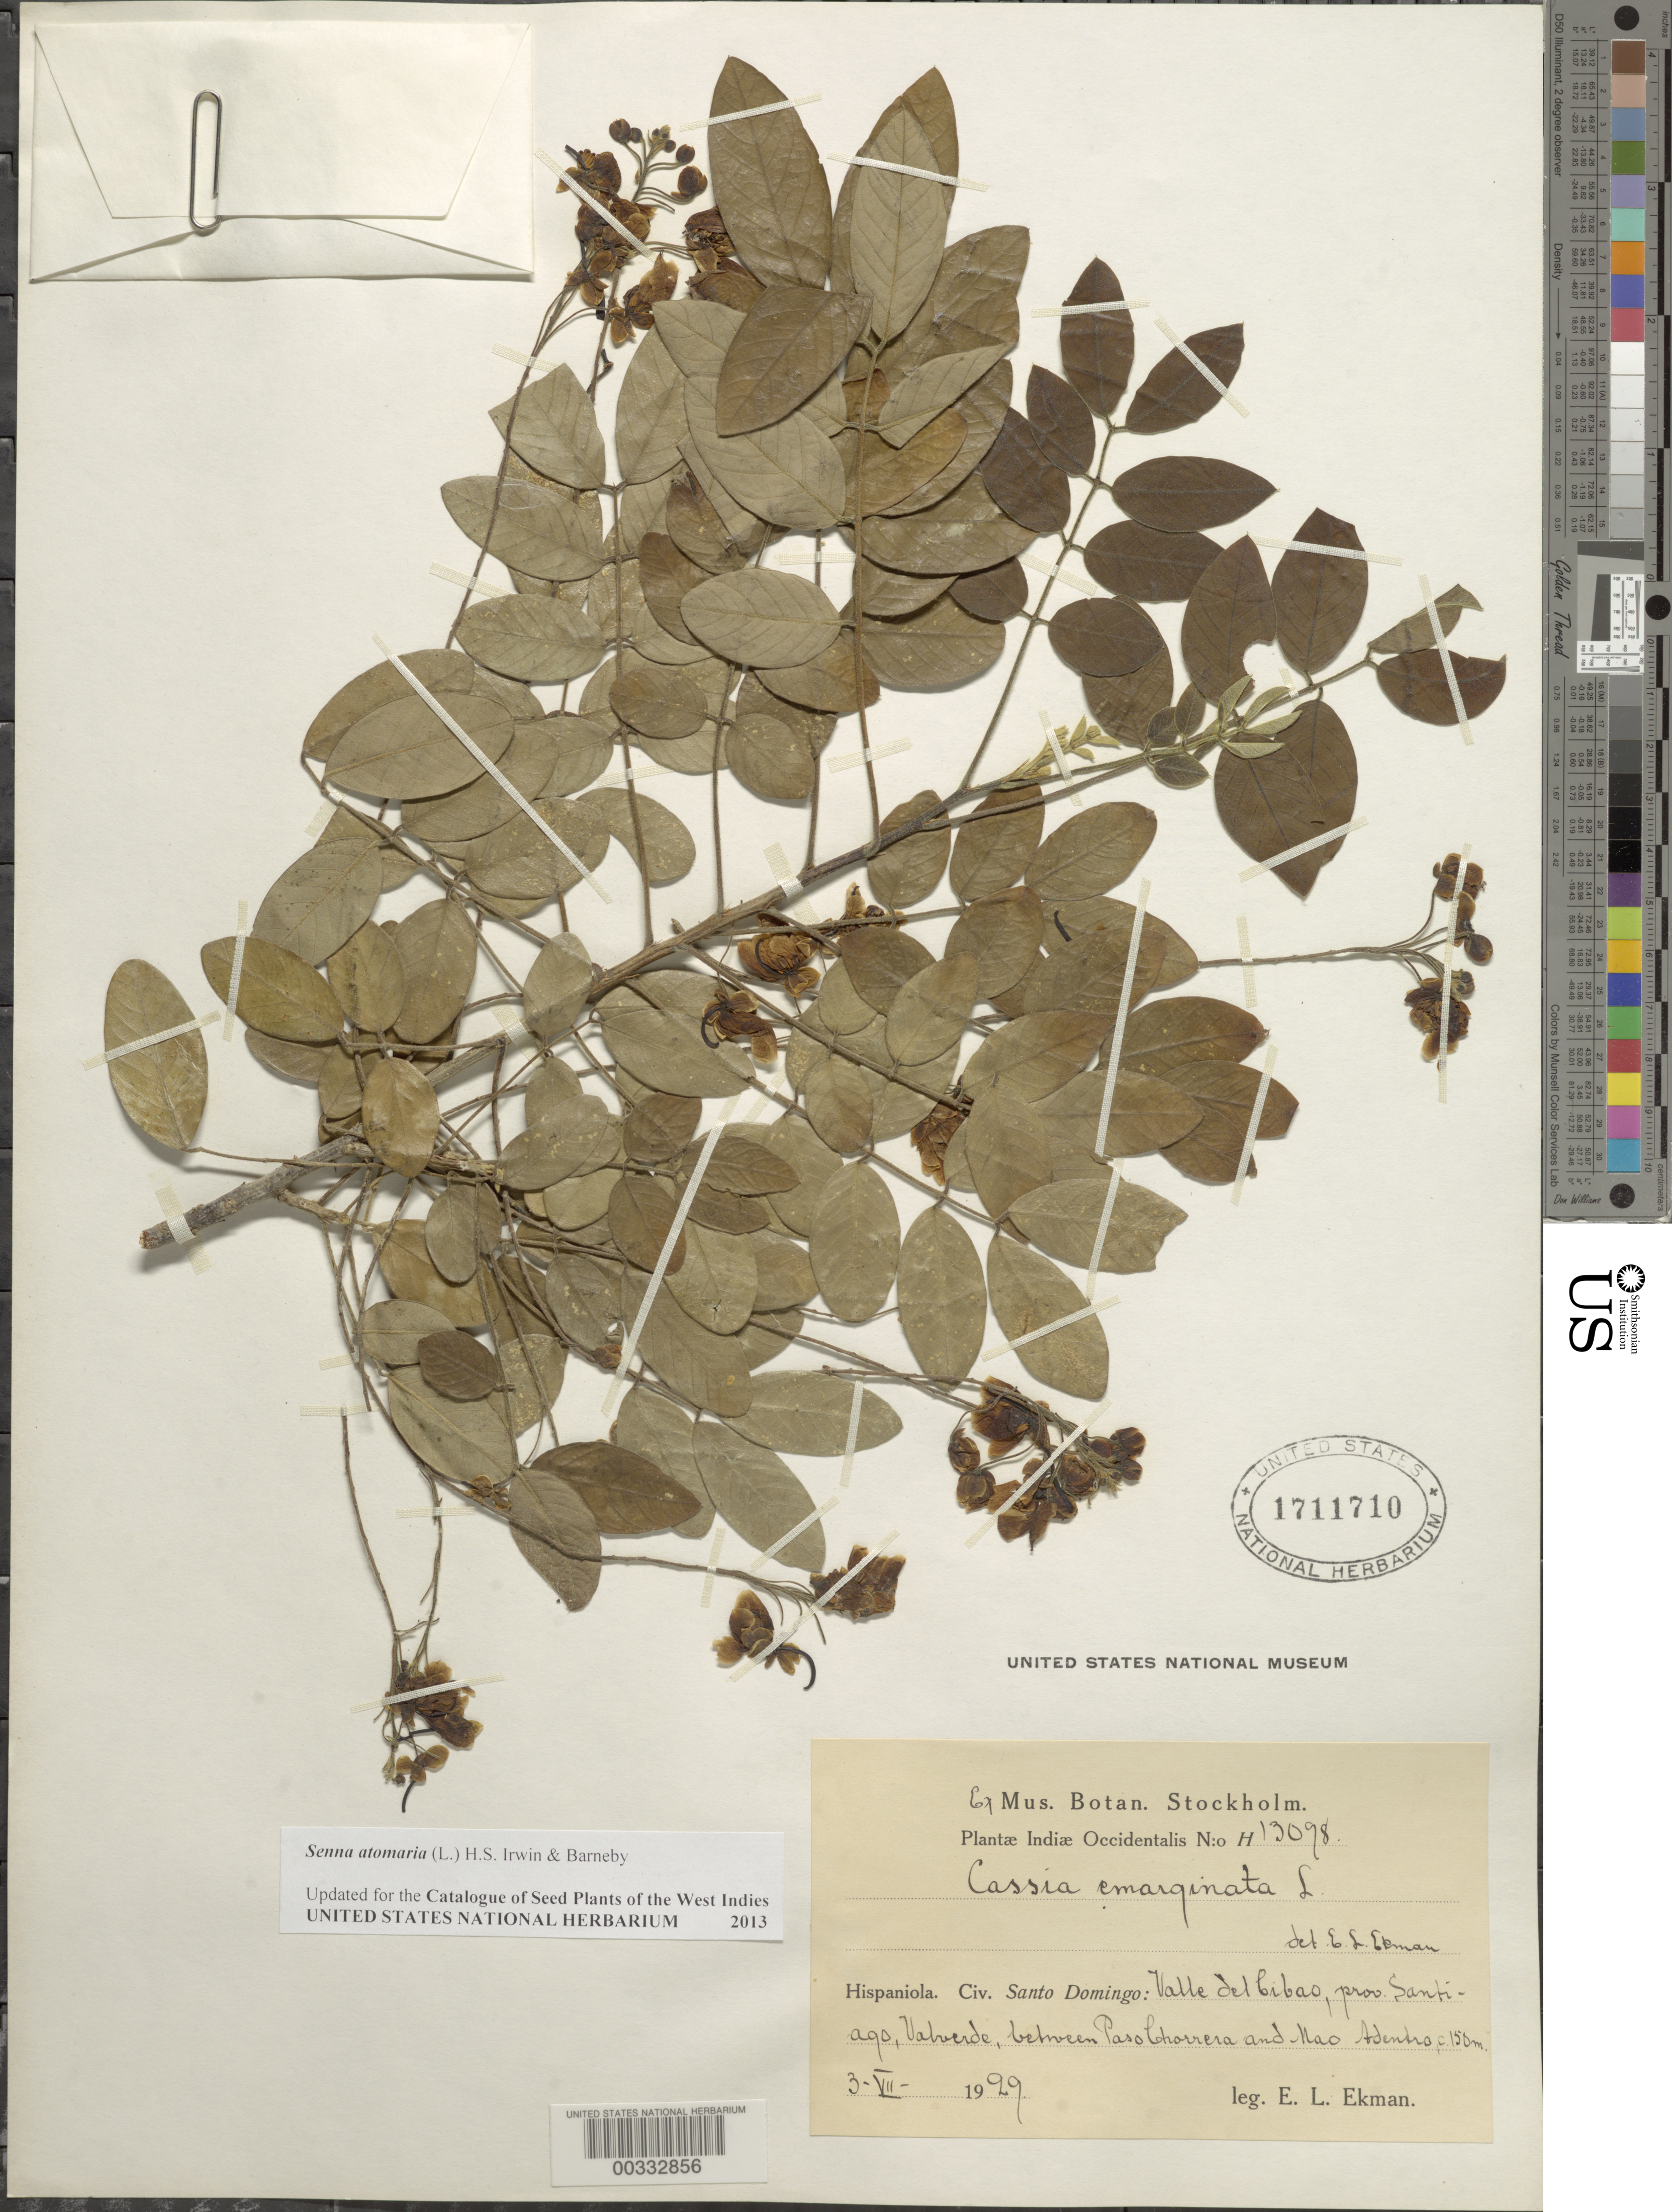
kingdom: Plantae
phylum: Tracheophyta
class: Magnoliopsida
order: Fabales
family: Fabaceae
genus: Senna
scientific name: Senna atomaria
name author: (L.) H.S. Irwin & Barneby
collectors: E. L. Ekman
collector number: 13098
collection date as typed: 03 Jul 1929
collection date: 1929-07-03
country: Dominican Republic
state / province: Santiago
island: Hispaniola Island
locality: Valverde. Valle del Cibao, valverde, between Paso Chorrera and Mao Adentro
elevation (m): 150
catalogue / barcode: US 1711710